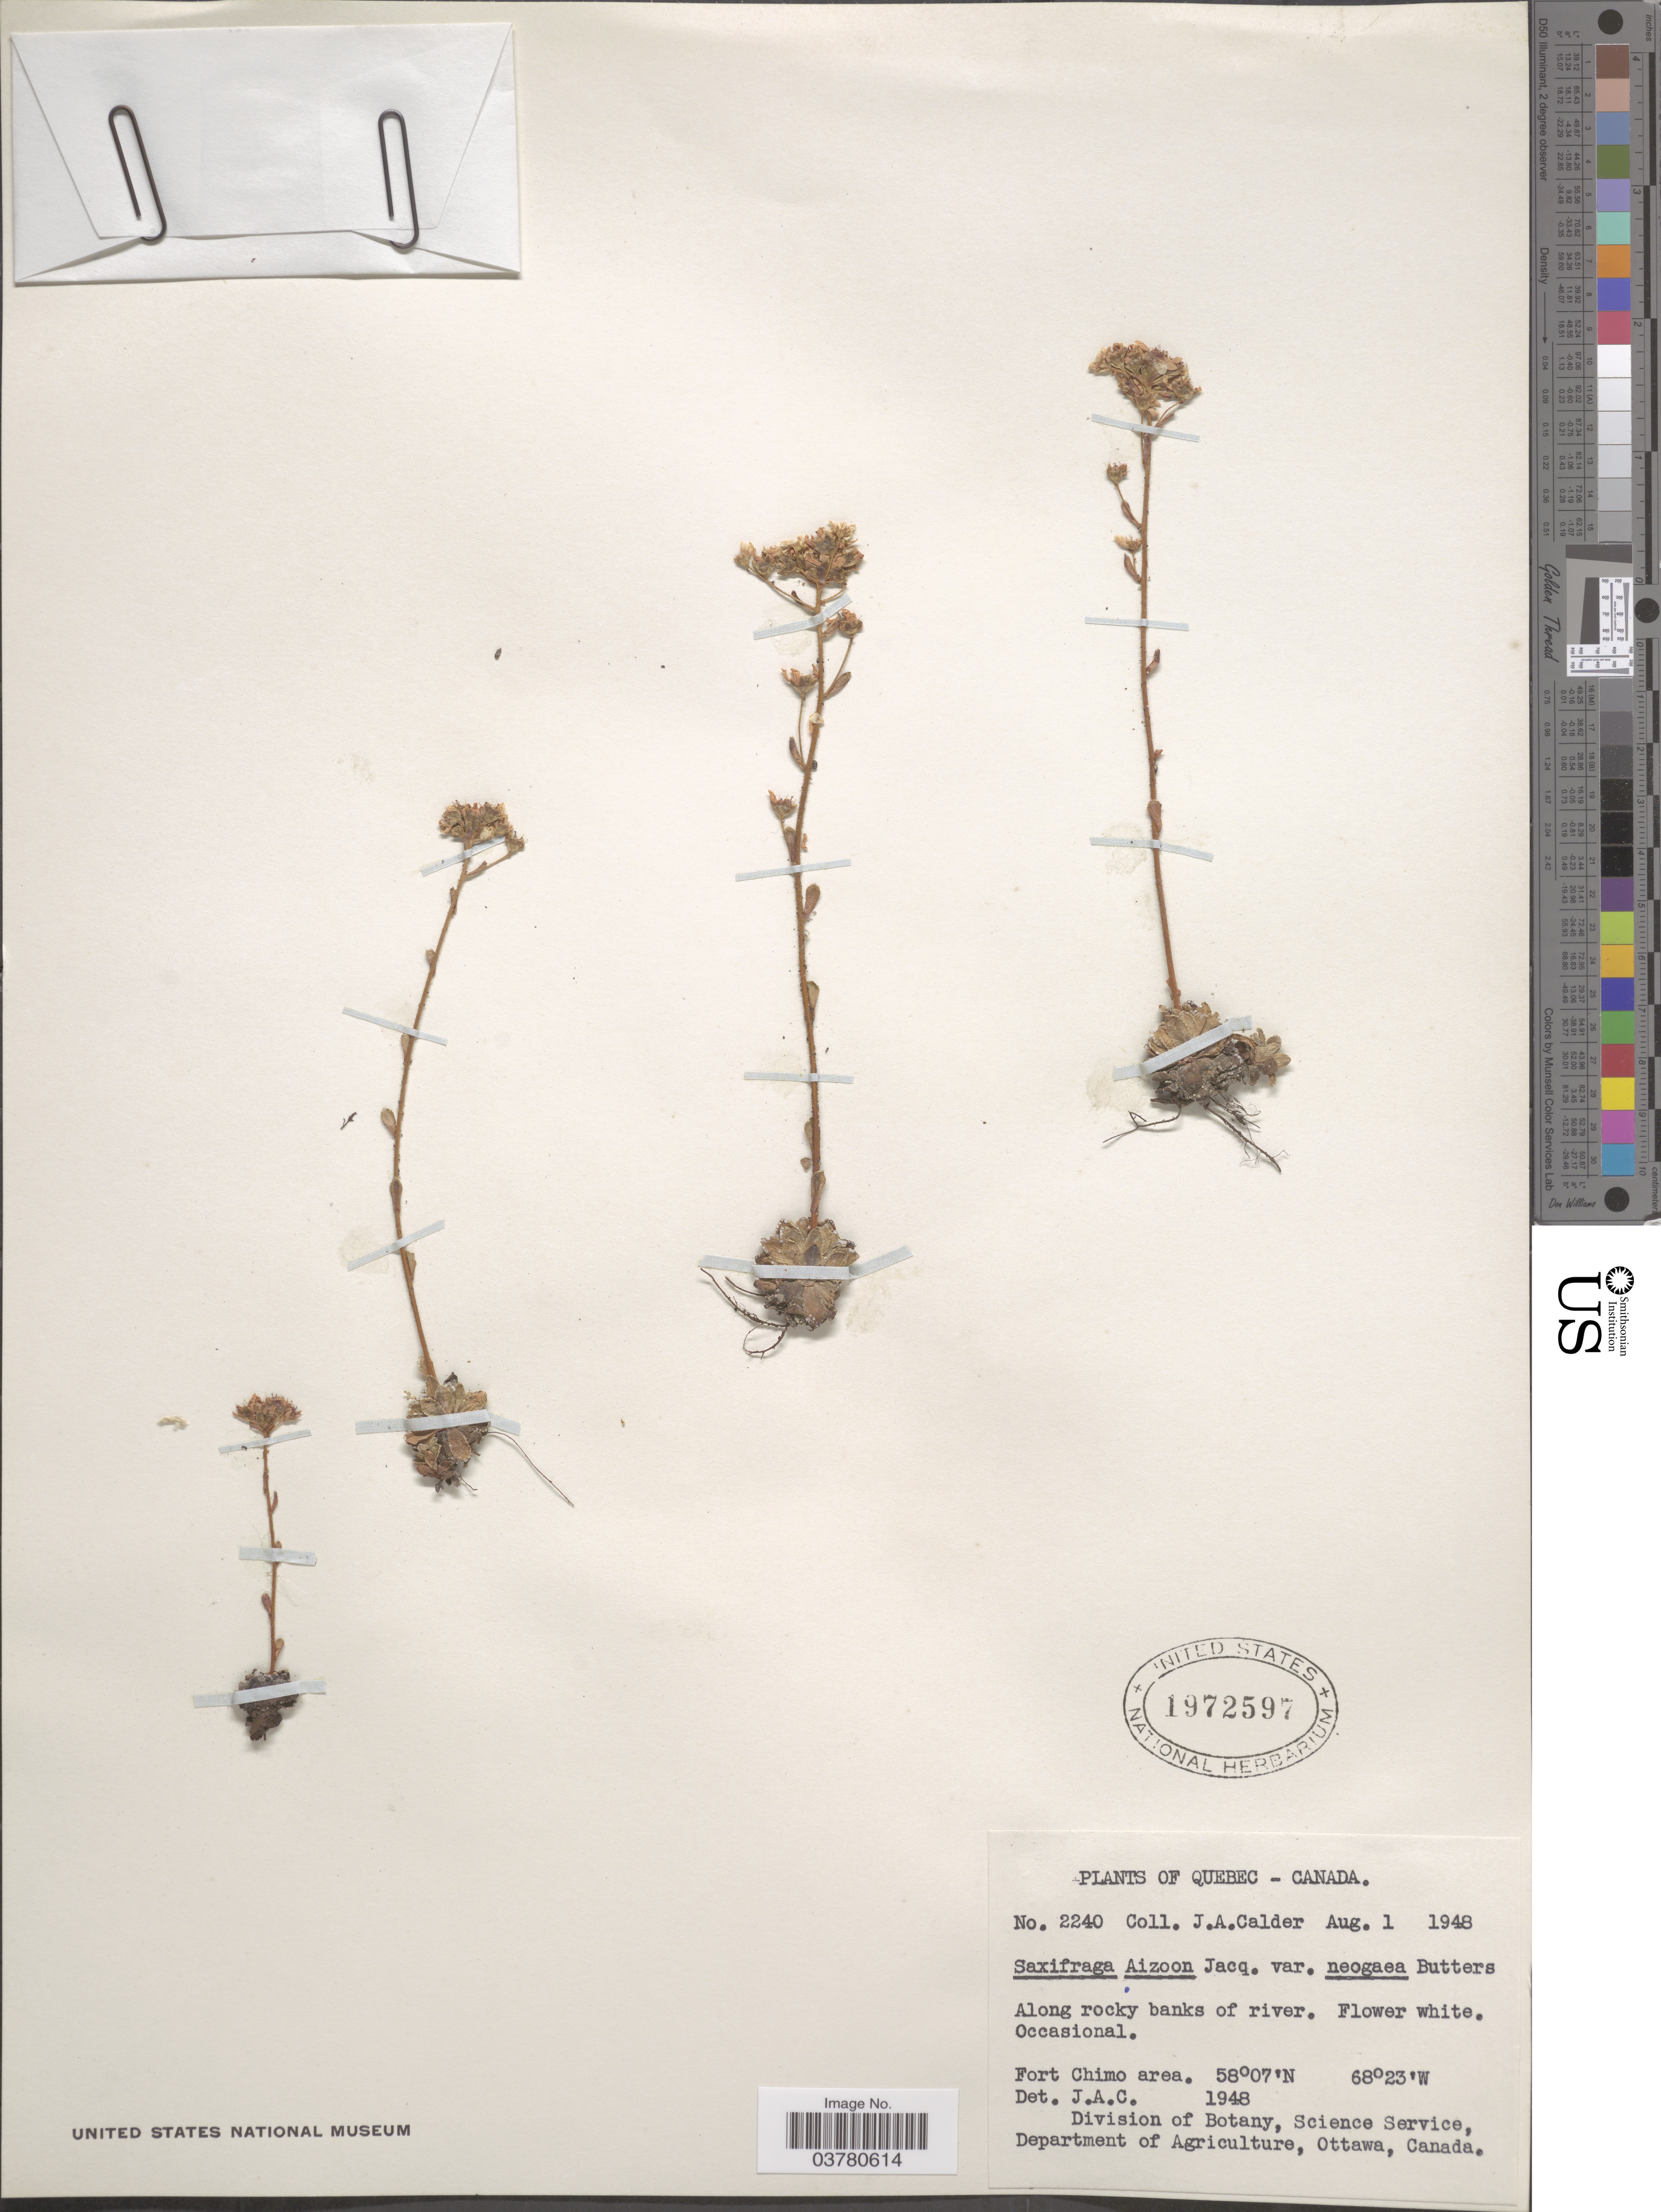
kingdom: Plantae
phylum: Tracheophyta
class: Magnoliopsida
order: Saxifragales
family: Saxifragaceae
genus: Saxifraga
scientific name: Saxifraga paniculata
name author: Mill.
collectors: J. A. Calder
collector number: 2240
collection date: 1948-08-01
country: Canada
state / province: Quebec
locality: Fort Chimo area.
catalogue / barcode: US 1972597